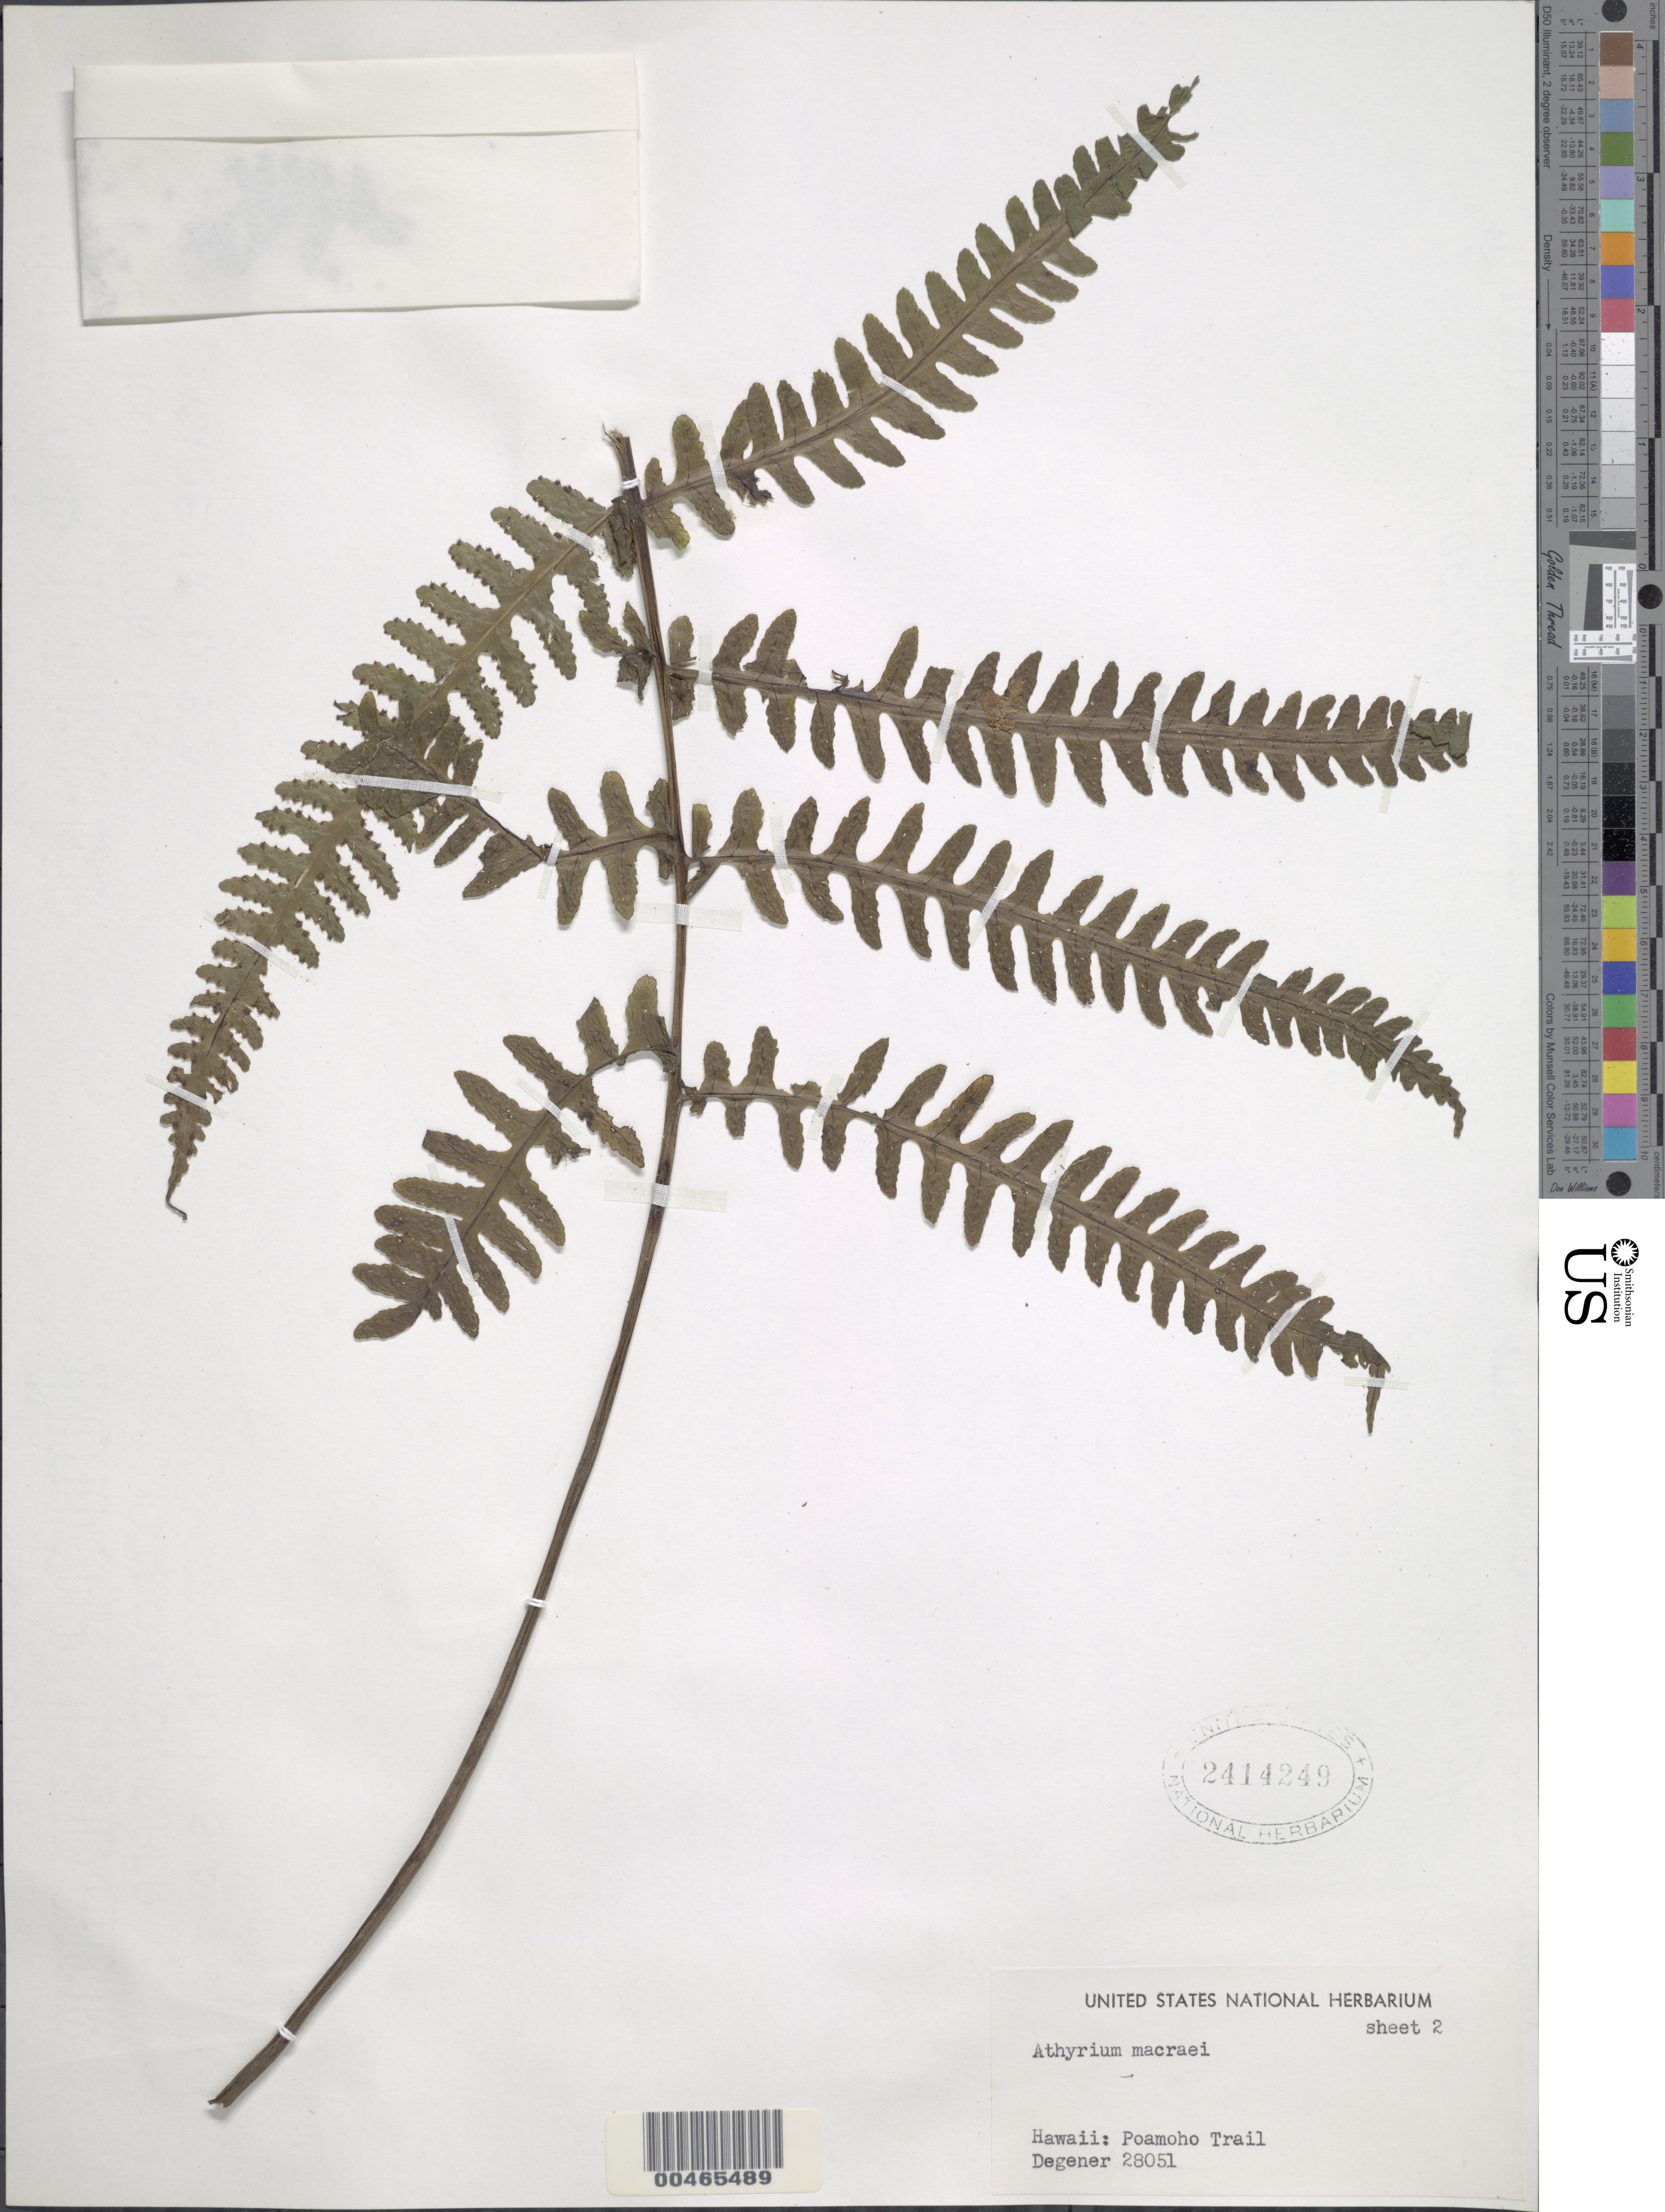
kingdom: Plantae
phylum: Tracheophyta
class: Polypodiopsida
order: Polypodiales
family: Athyriaceae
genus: Deparia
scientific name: Deparia prolifera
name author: (Kaulf.) Hook. & Grev.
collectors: O. Degener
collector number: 28051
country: United States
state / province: Hawaii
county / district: Hawaii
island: Hawaii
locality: Poamoho Trail, Hawaii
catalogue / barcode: US 2414249